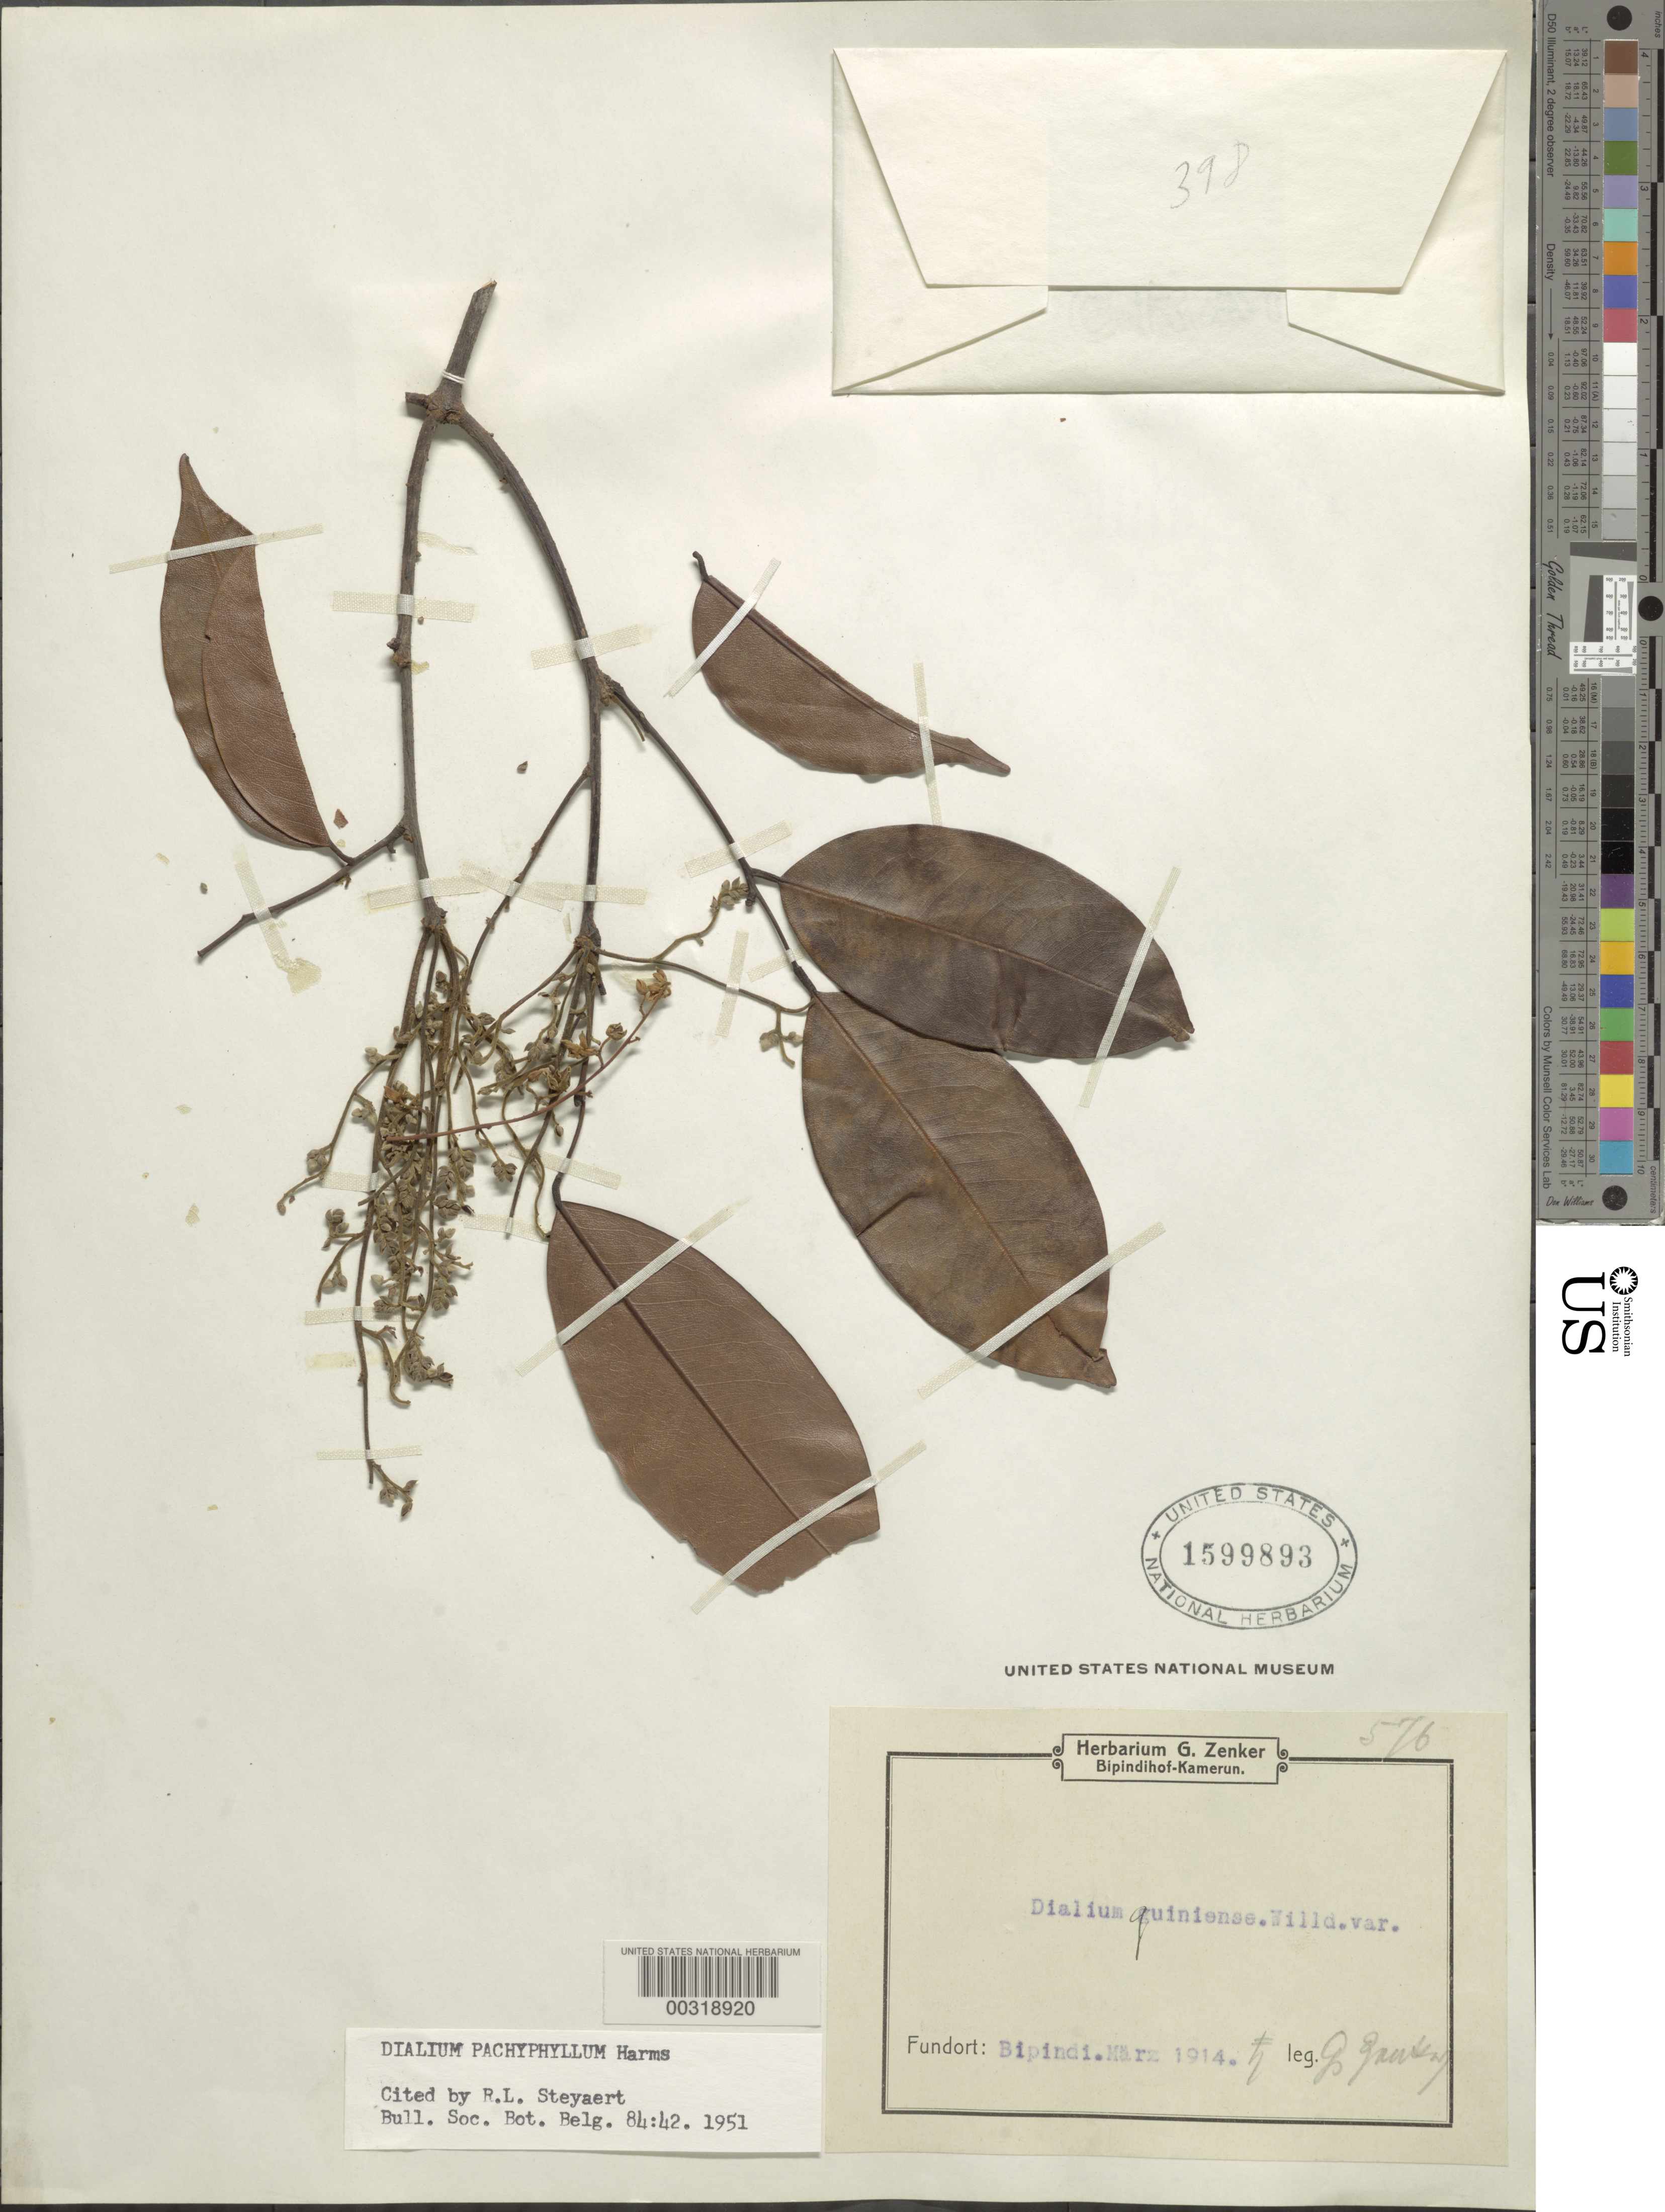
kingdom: Plantae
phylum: Tracheophyta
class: Magnoliopsida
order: Fabales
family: Fabaceae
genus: Dialium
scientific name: Dialium pachyphyllum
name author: Harms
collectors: G. A. Zenker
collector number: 576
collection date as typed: Mar 1914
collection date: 1914-03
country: Cameroon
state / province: Sud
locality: Bipindi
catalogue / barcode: US 1599893